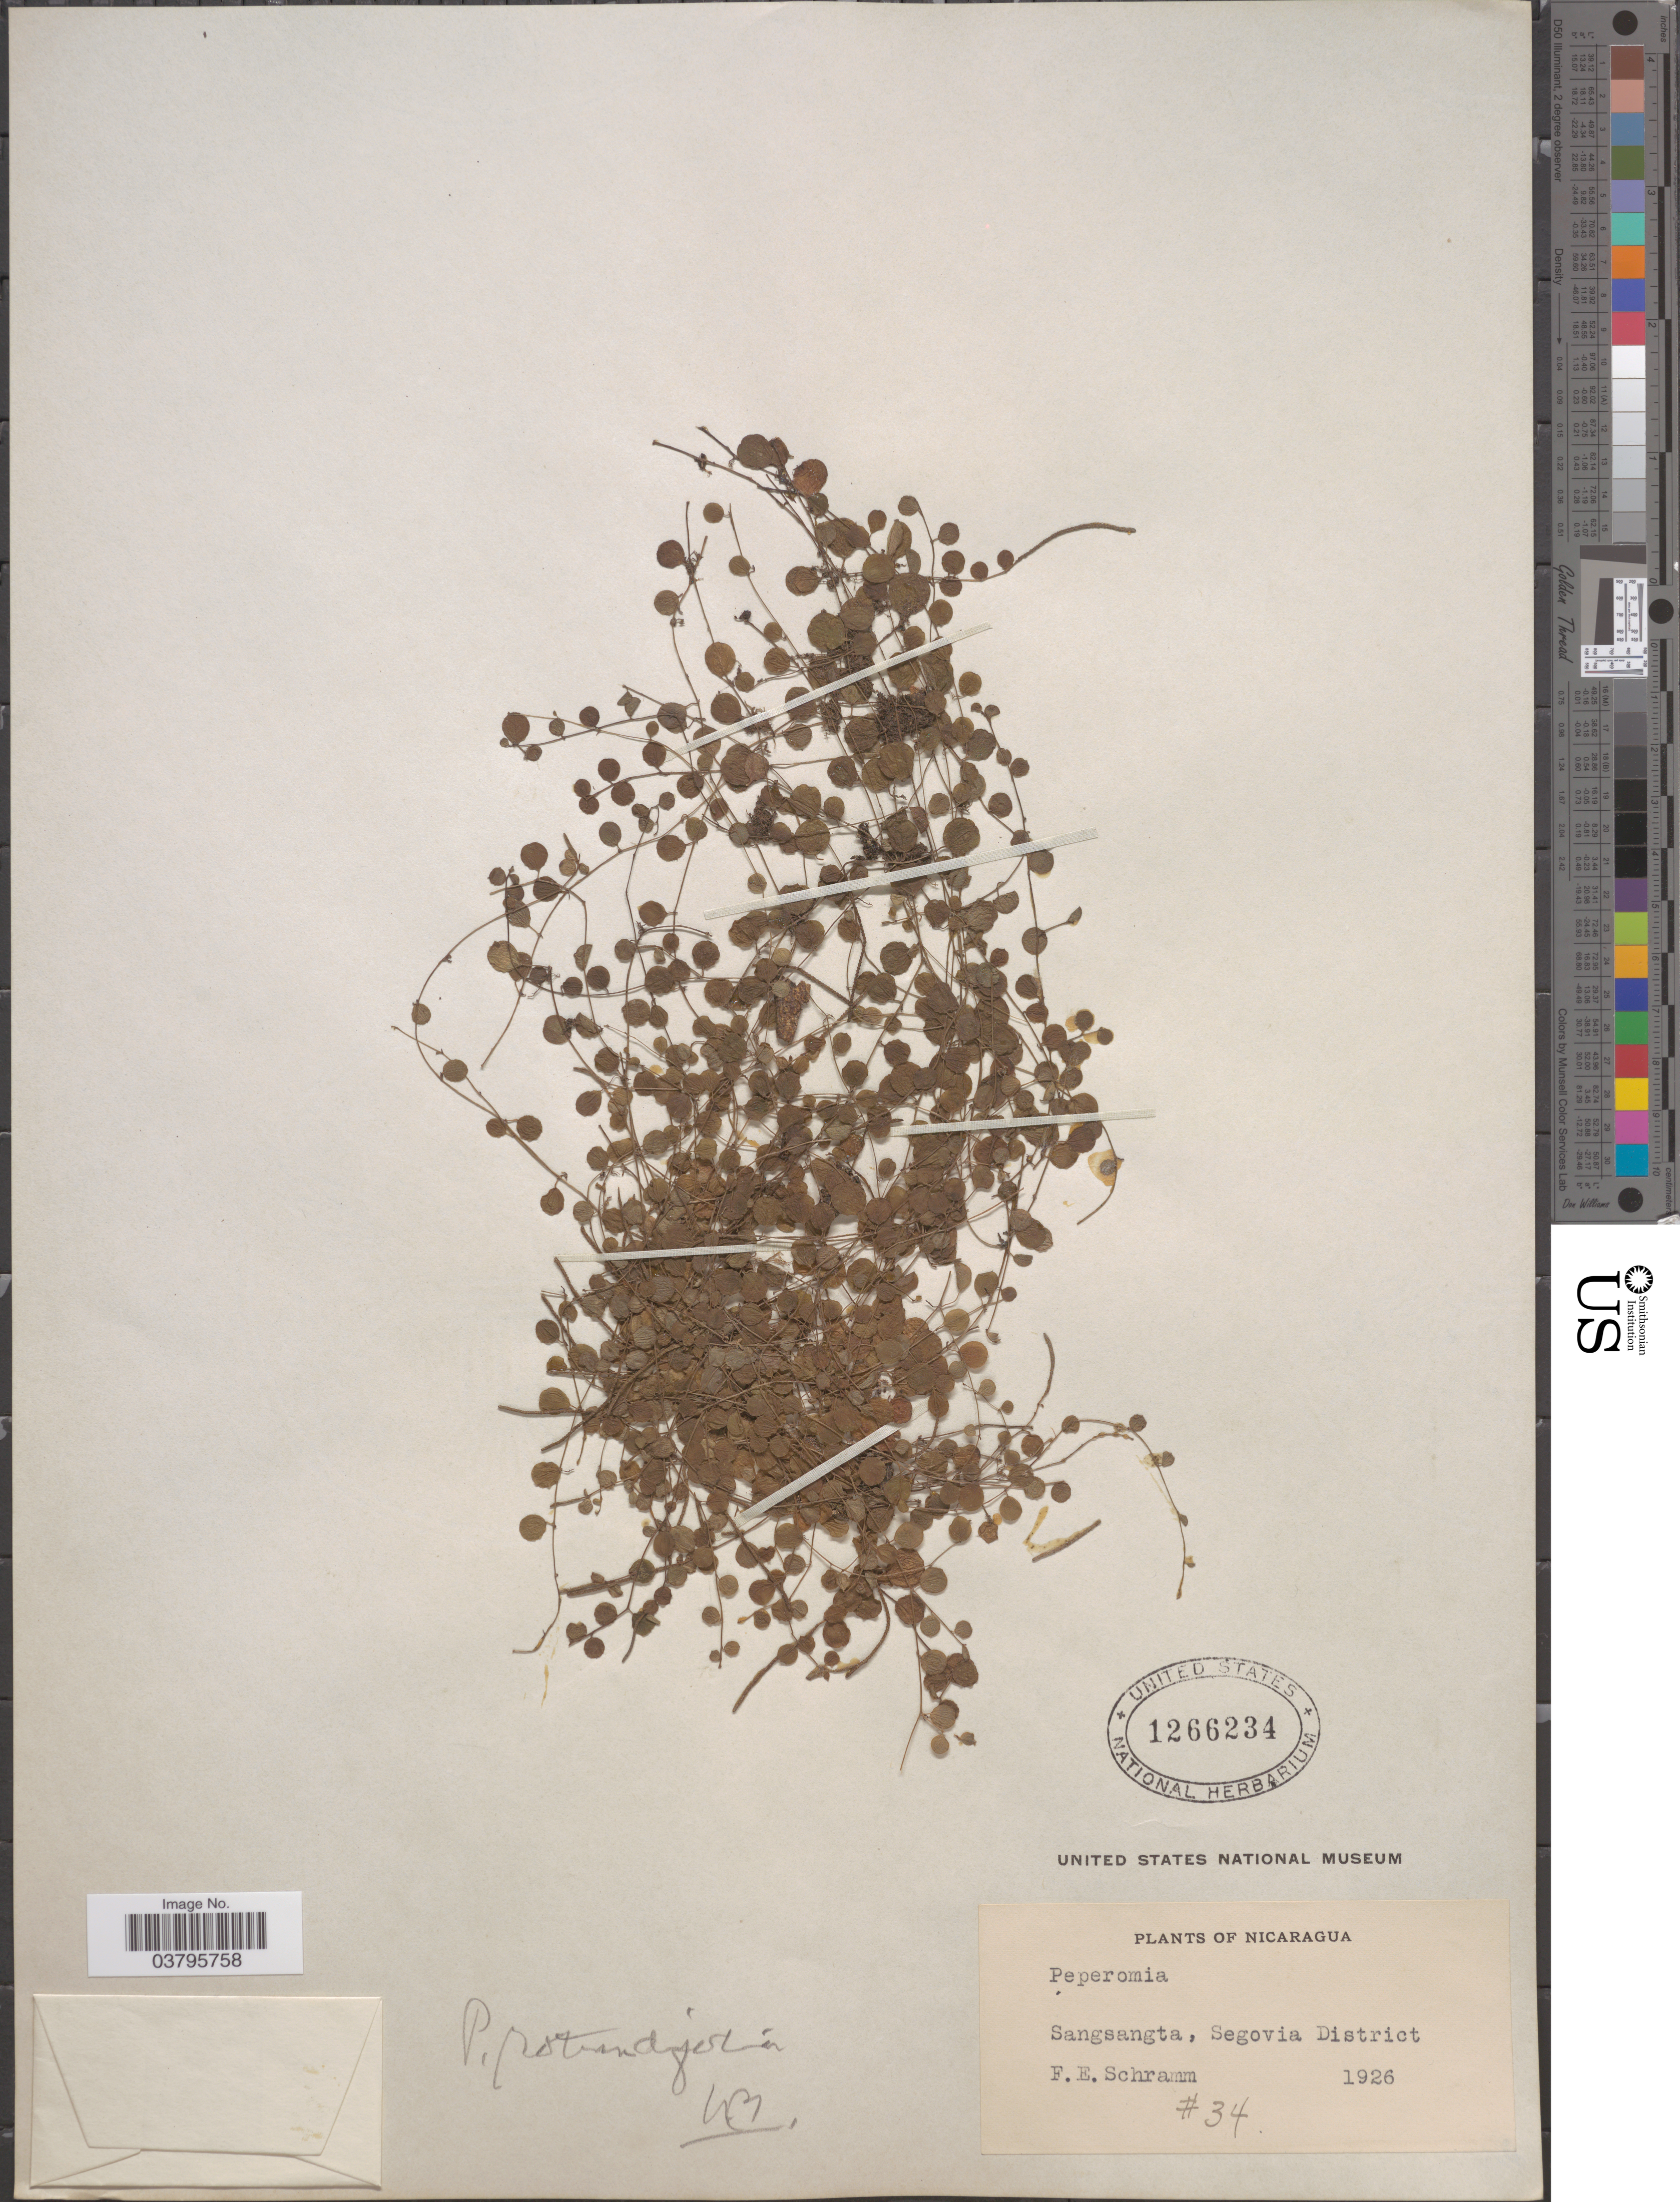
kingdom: Plantae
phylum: Tracheophyta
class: Magnoliopsida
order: Piperales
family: Piperaceae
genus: Peperomia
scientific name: Peperomia rotundifolia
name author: (L.) Kunth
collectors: F. E. Schramm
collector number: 34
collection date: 1926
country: Nicaragua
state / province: Nueva Segovia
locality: Sangsangta, Segovia District.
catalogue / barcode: US 1266234